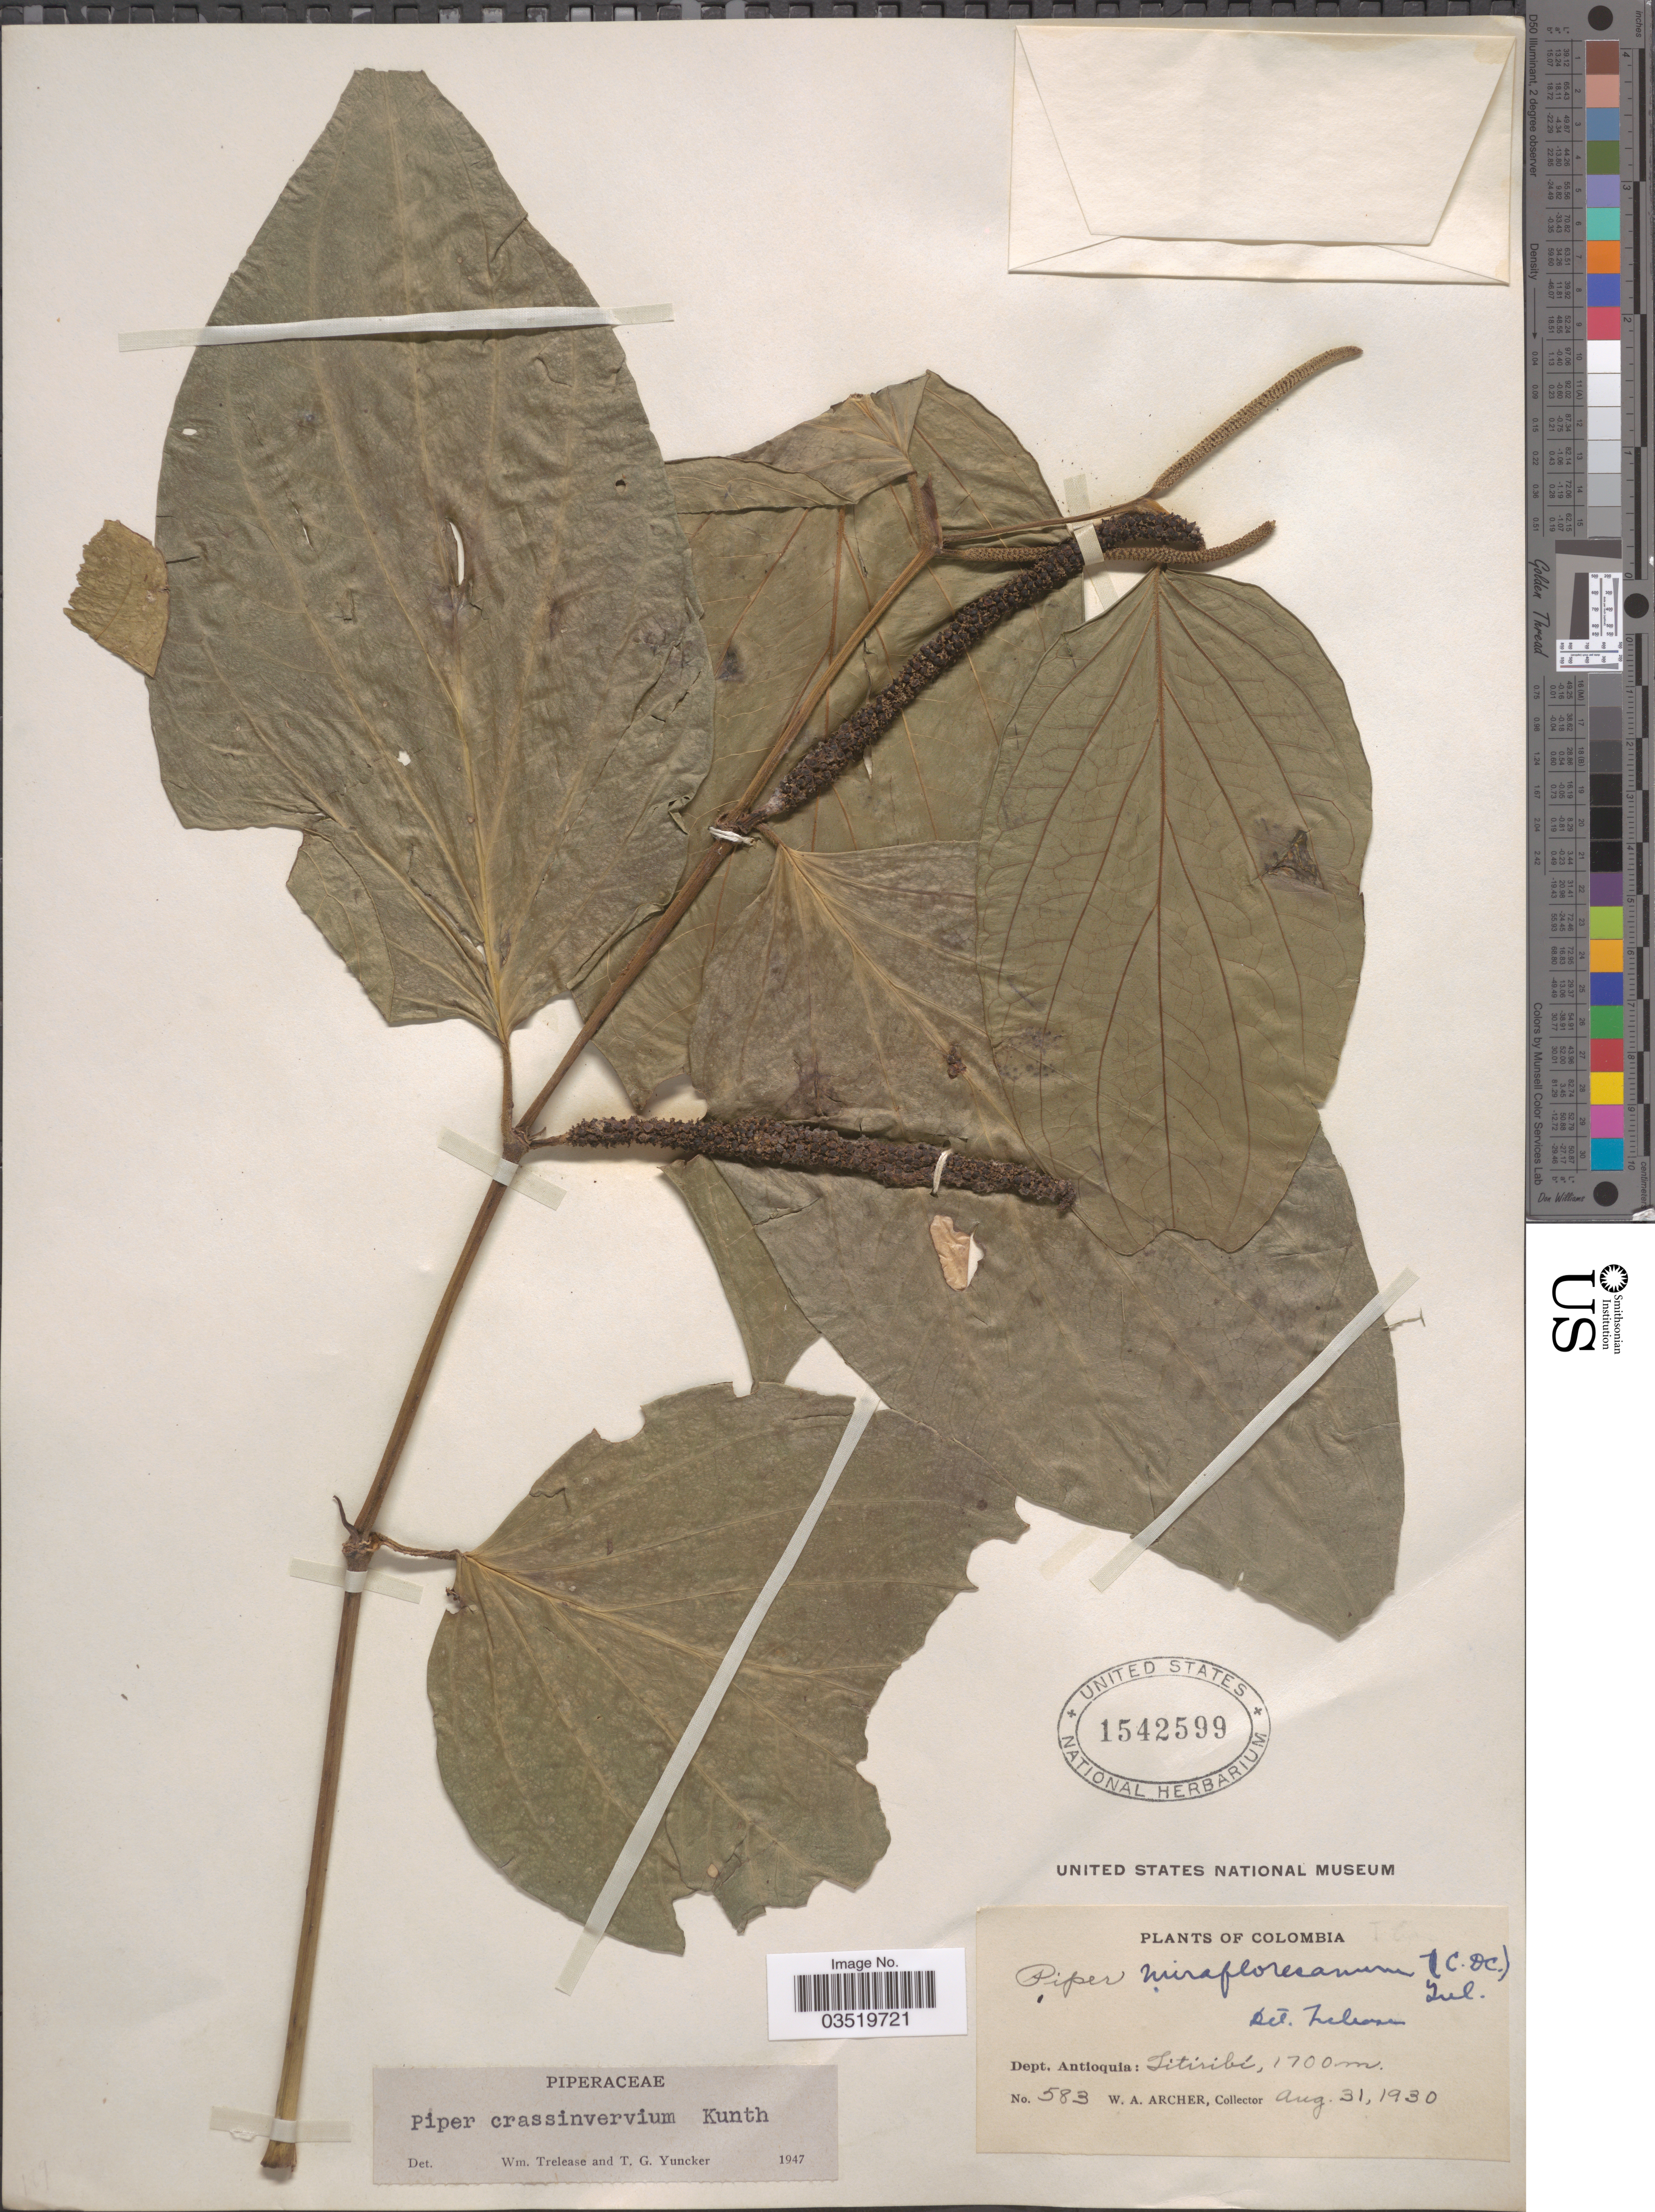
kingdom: Plantae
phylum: Tracheophyta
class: Magnoliopsida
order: Piperales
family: Piperaceae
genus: Piper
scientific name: Piper crassinervium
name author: Kunth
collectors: W. Archer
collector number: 583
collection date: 1930-08-31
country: Colombia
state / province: Antioquia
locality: Dept. Antioquia: Titiribí.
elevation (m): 1700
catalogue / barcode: US 1542599